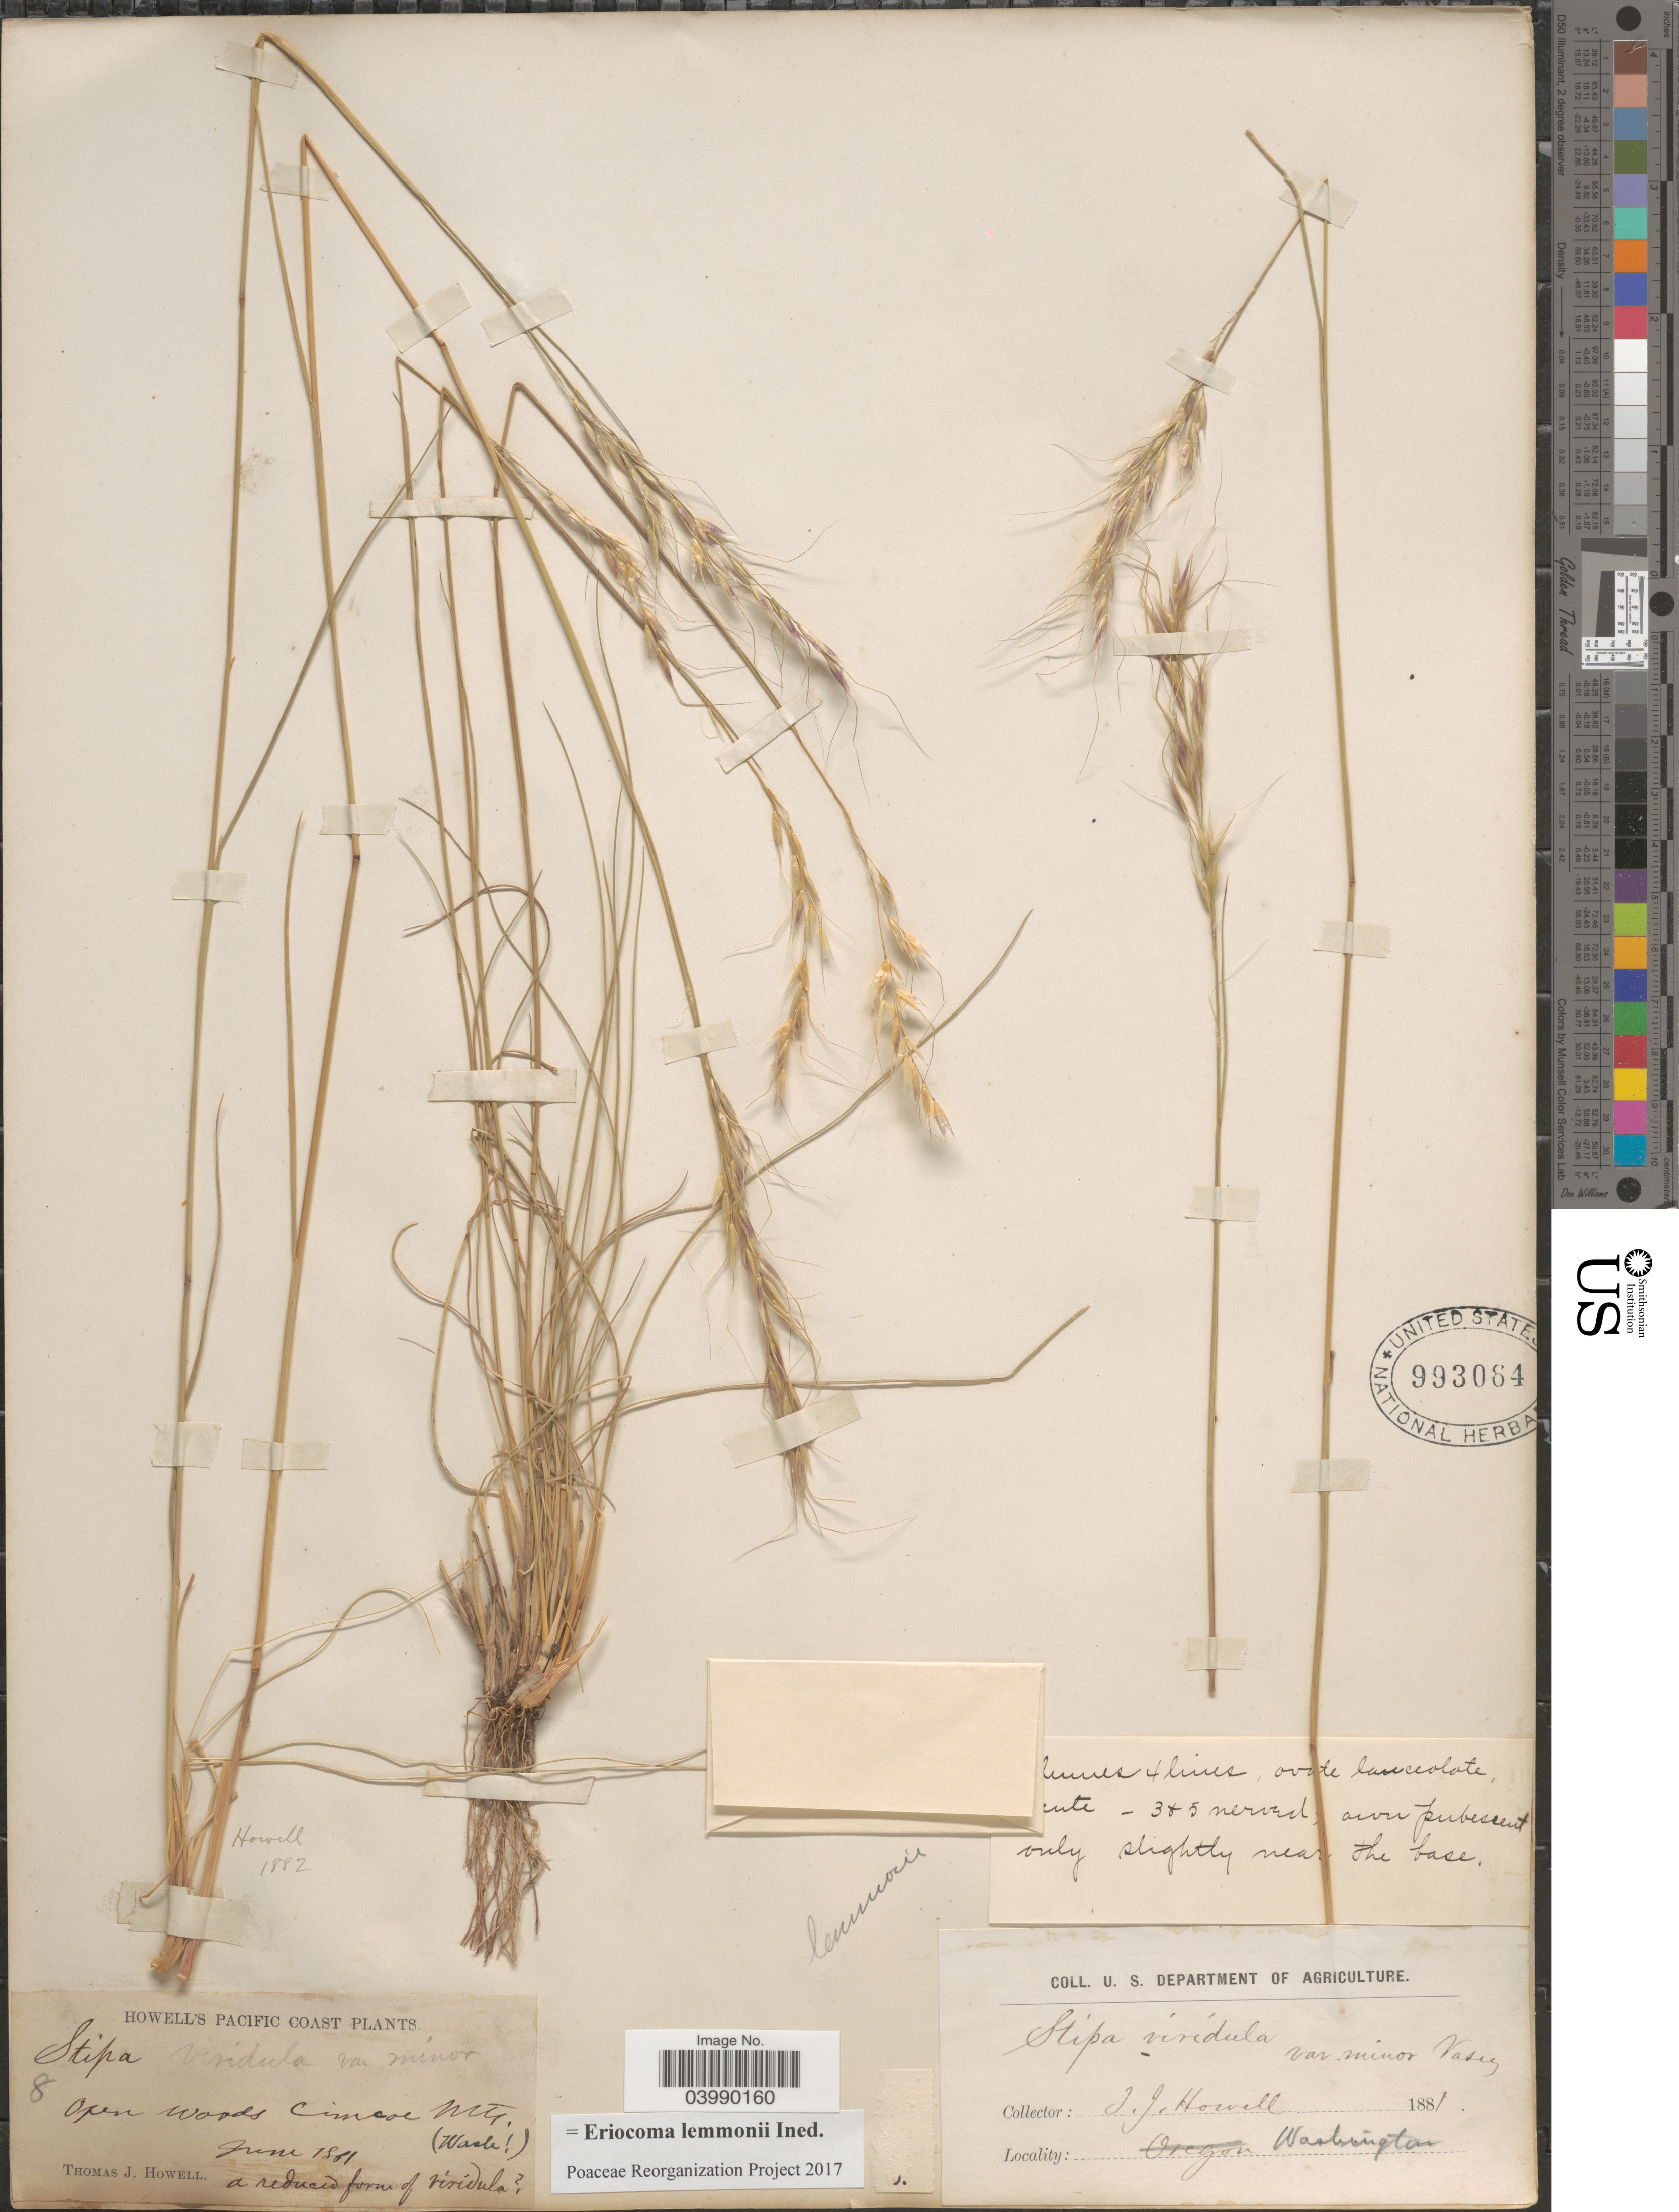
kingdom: Plantae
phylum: Tracheophyta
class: Liliopsida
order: Poales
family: Poaceae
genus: Eriocoma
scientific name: Eriocoma lemmonii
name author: (Vasey) Romasch.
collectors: T. J. Howell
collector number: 8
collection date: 1881-06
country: United States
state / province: Washington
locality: Pacific Coast. Cimcoe Mts.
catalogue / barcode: US 993064